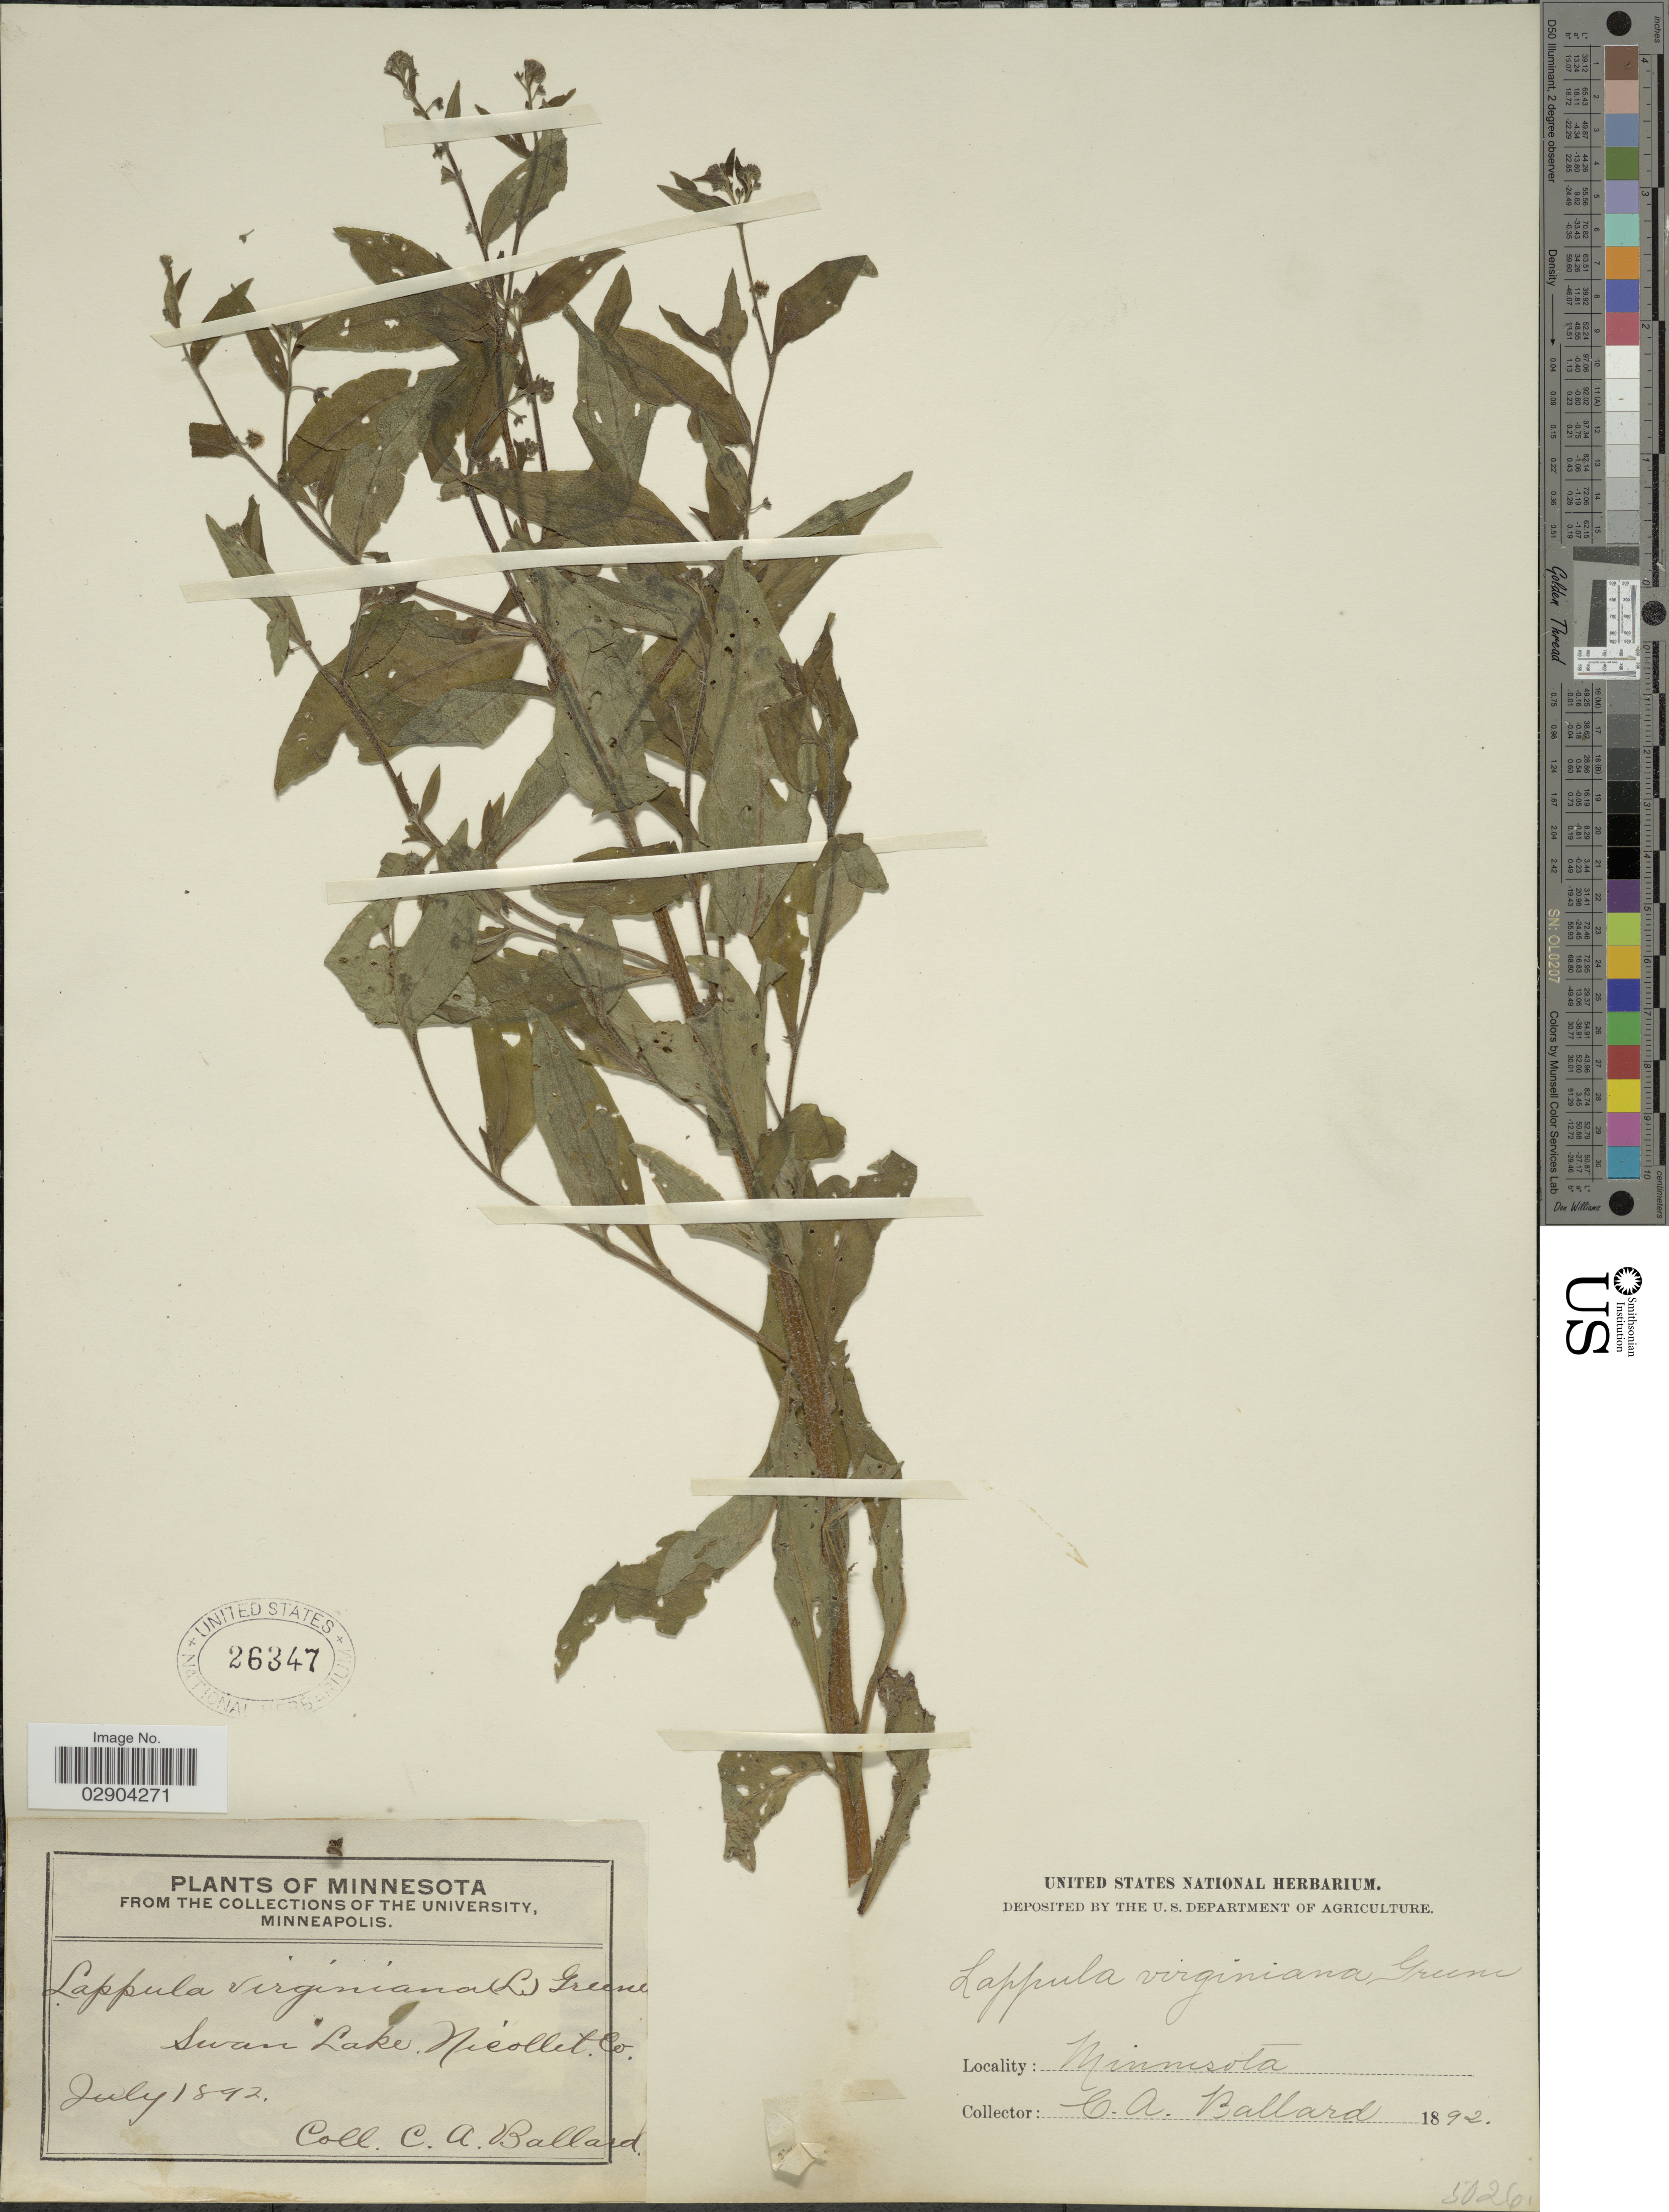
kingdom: Plantae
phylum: Tracheophyta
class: Magnoliopsida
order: Boraginales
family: Boraginaceae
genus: Hackelia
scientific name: Hackelia virginiana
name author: (L.) I.M. Johnst.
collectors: C. A. Ballard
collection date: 1892-07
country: United States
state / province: Minnesota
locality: Swan Lake, Nicollet Co.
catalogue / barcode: US 26347